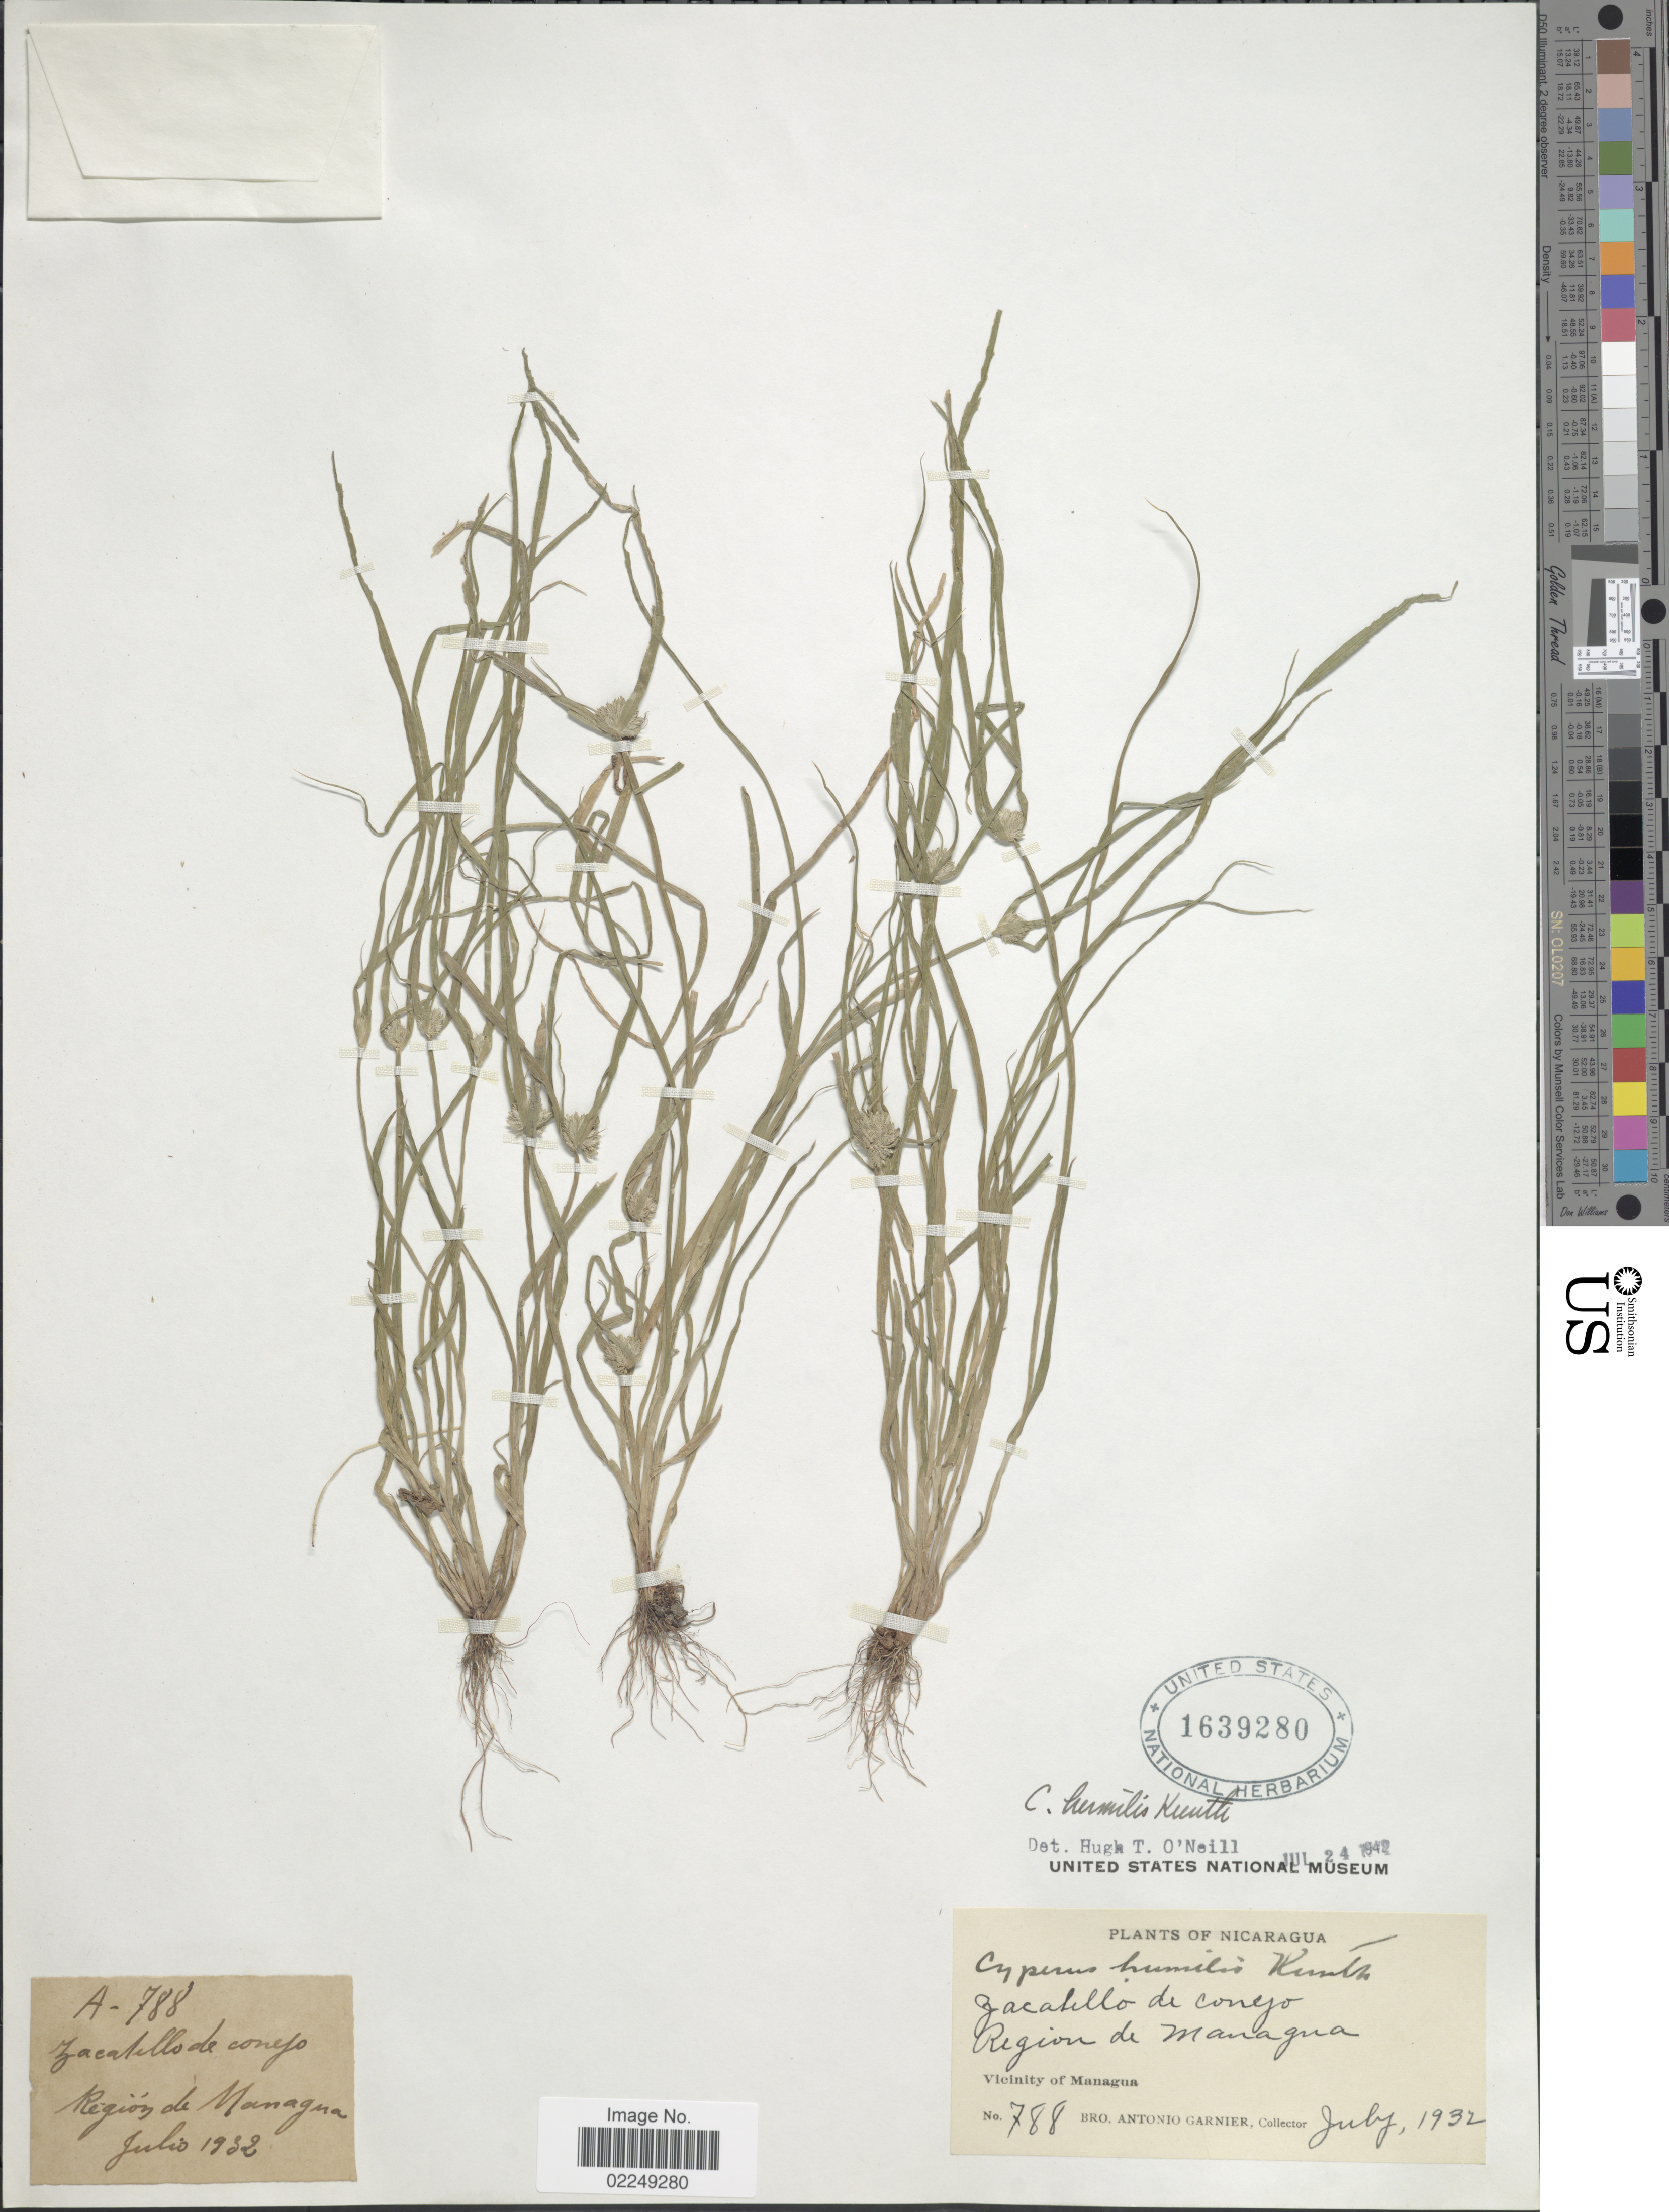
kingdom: Plantae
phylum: Tracheophyta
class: Liliopsida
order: Poales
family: Cyperaceae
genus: Cyperus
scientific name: Cyperus humilis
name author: Kunth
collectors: Bro. A. Garnier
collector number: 788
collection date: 1932-07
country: Nicaragua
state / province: Managua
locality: Zacatillo de coneyo, Region de Managua, Vicinity of Managua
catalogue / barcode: US 1639280